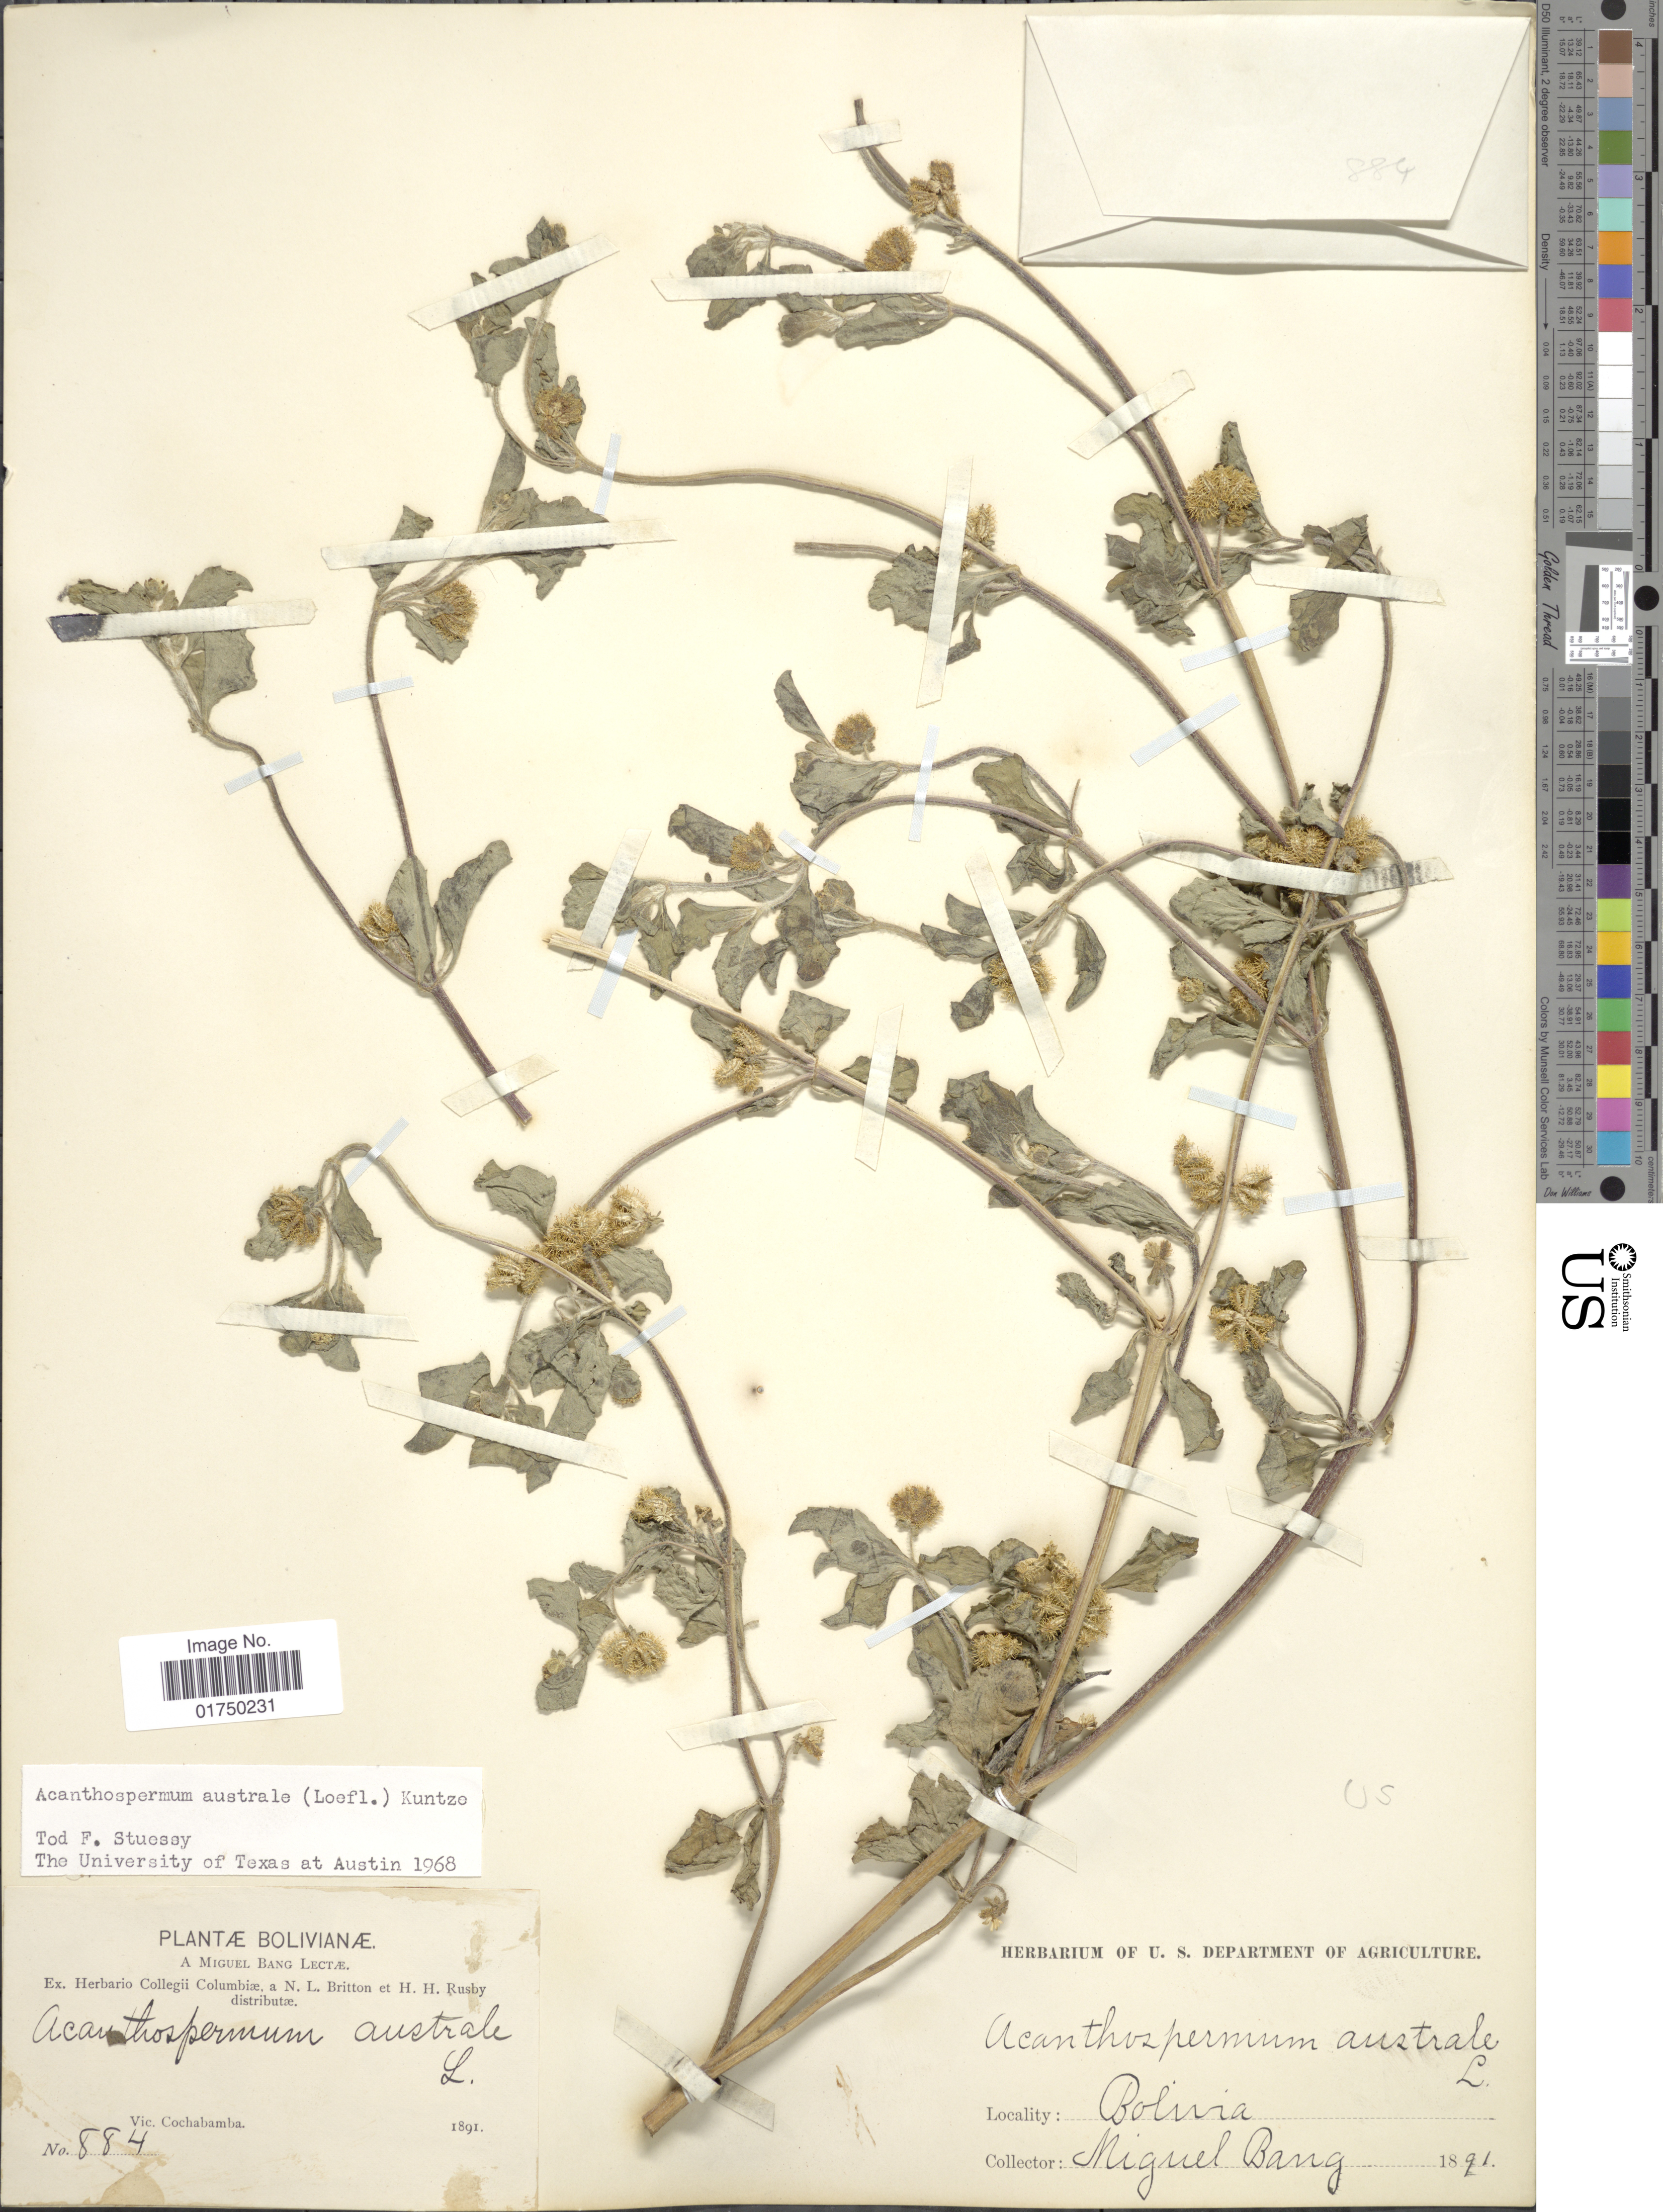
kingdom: Plantae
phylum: Tracheophyta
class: Magnoliopsida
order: Asterales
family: Asteraceae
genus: Acanthospermum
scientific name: Acanthospermum australe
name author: (Loefl.) Kuntze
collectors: M. Bang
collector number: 884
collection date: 1891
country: Bolivia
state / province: Cochabamba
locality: Vic. Cochabamba